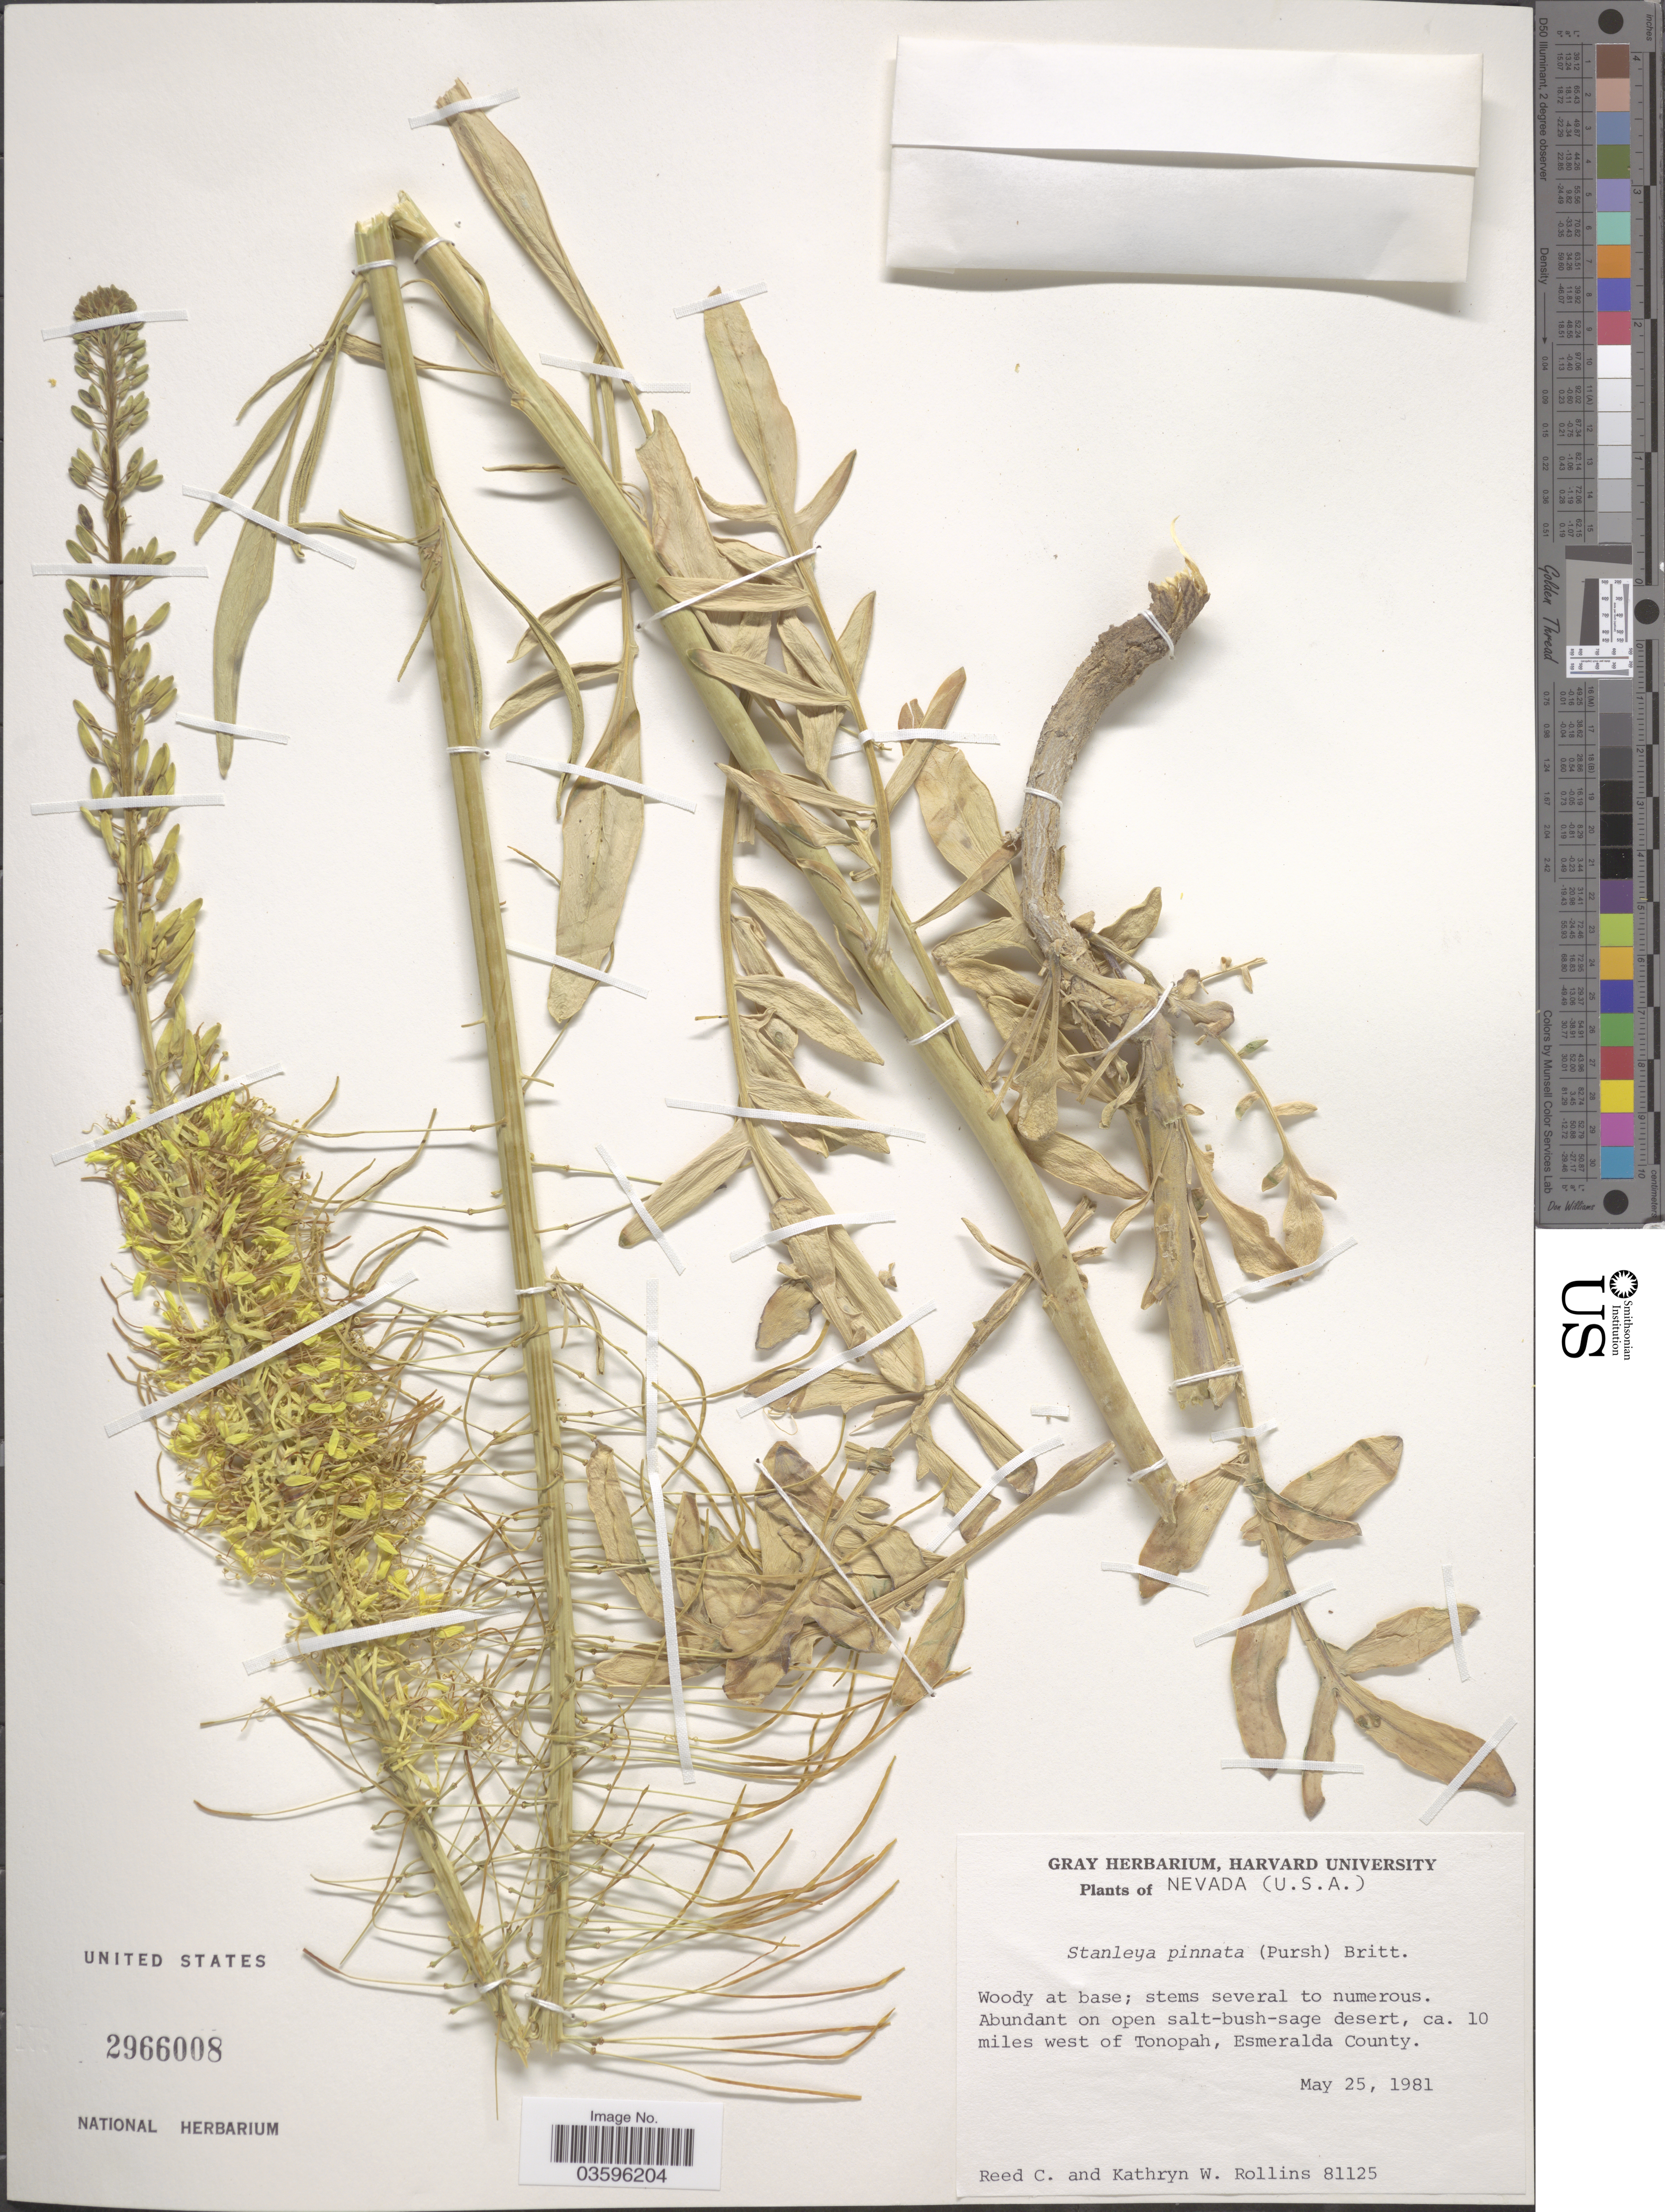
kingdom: Plantae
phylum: Tracheophyta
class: Magnoliopsida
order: Brassicales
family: Brassicaceae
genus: Stanleya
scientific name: Stanleya pinnata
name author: (Pursh) Britton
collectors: R. C. Rollins & K. W. Rollins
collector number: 81125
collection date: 1981-05-25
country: United States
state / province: Nevada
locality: Ca. 10 miles west of Tonopah, Esmeralda County.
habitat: abundant on salt-bush-sage desert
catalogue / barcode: US 2966008